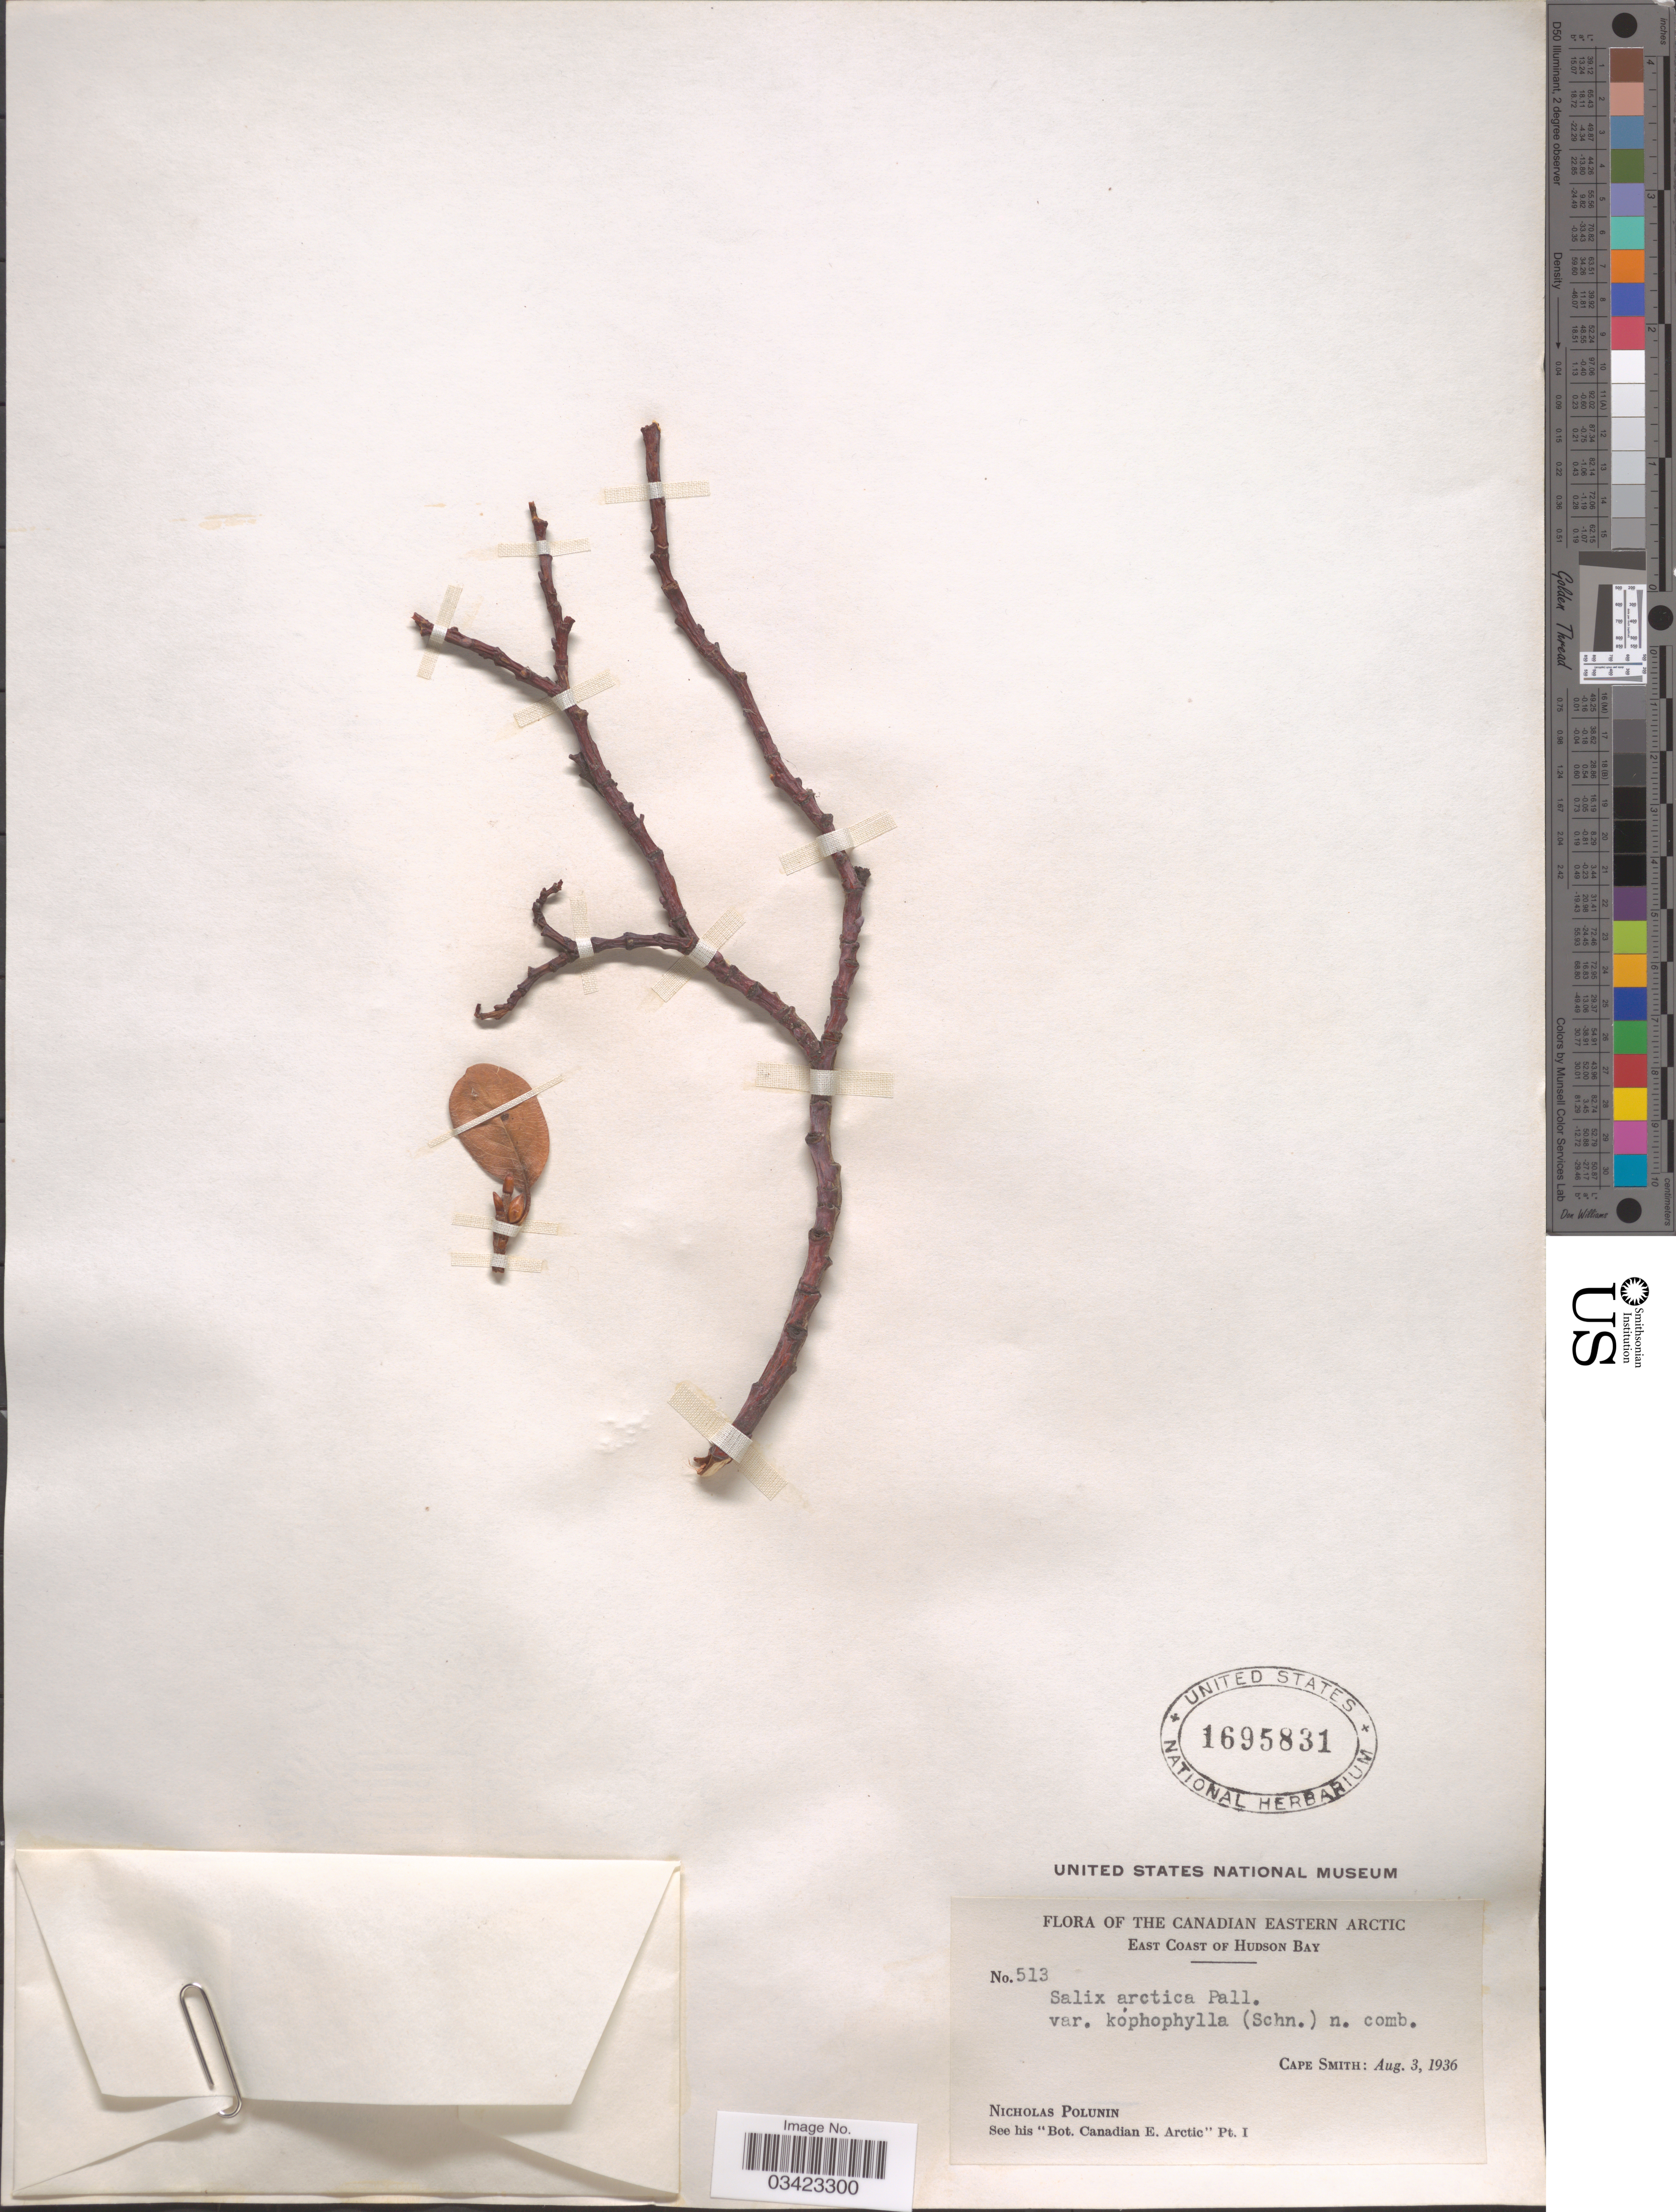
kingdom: Plantae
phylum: Tracheophyta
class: Magnoliopsida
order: Malpighiales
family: Salicaceae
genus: Salix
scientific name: Salix arctica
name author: Pall.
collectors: N. V. Polunin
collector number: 513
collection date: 1936-08-03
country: Canada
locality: The Canadian Eastern Arctic. East Coast of Hudson Bay. Cape Smith.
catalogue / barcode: US 1695831